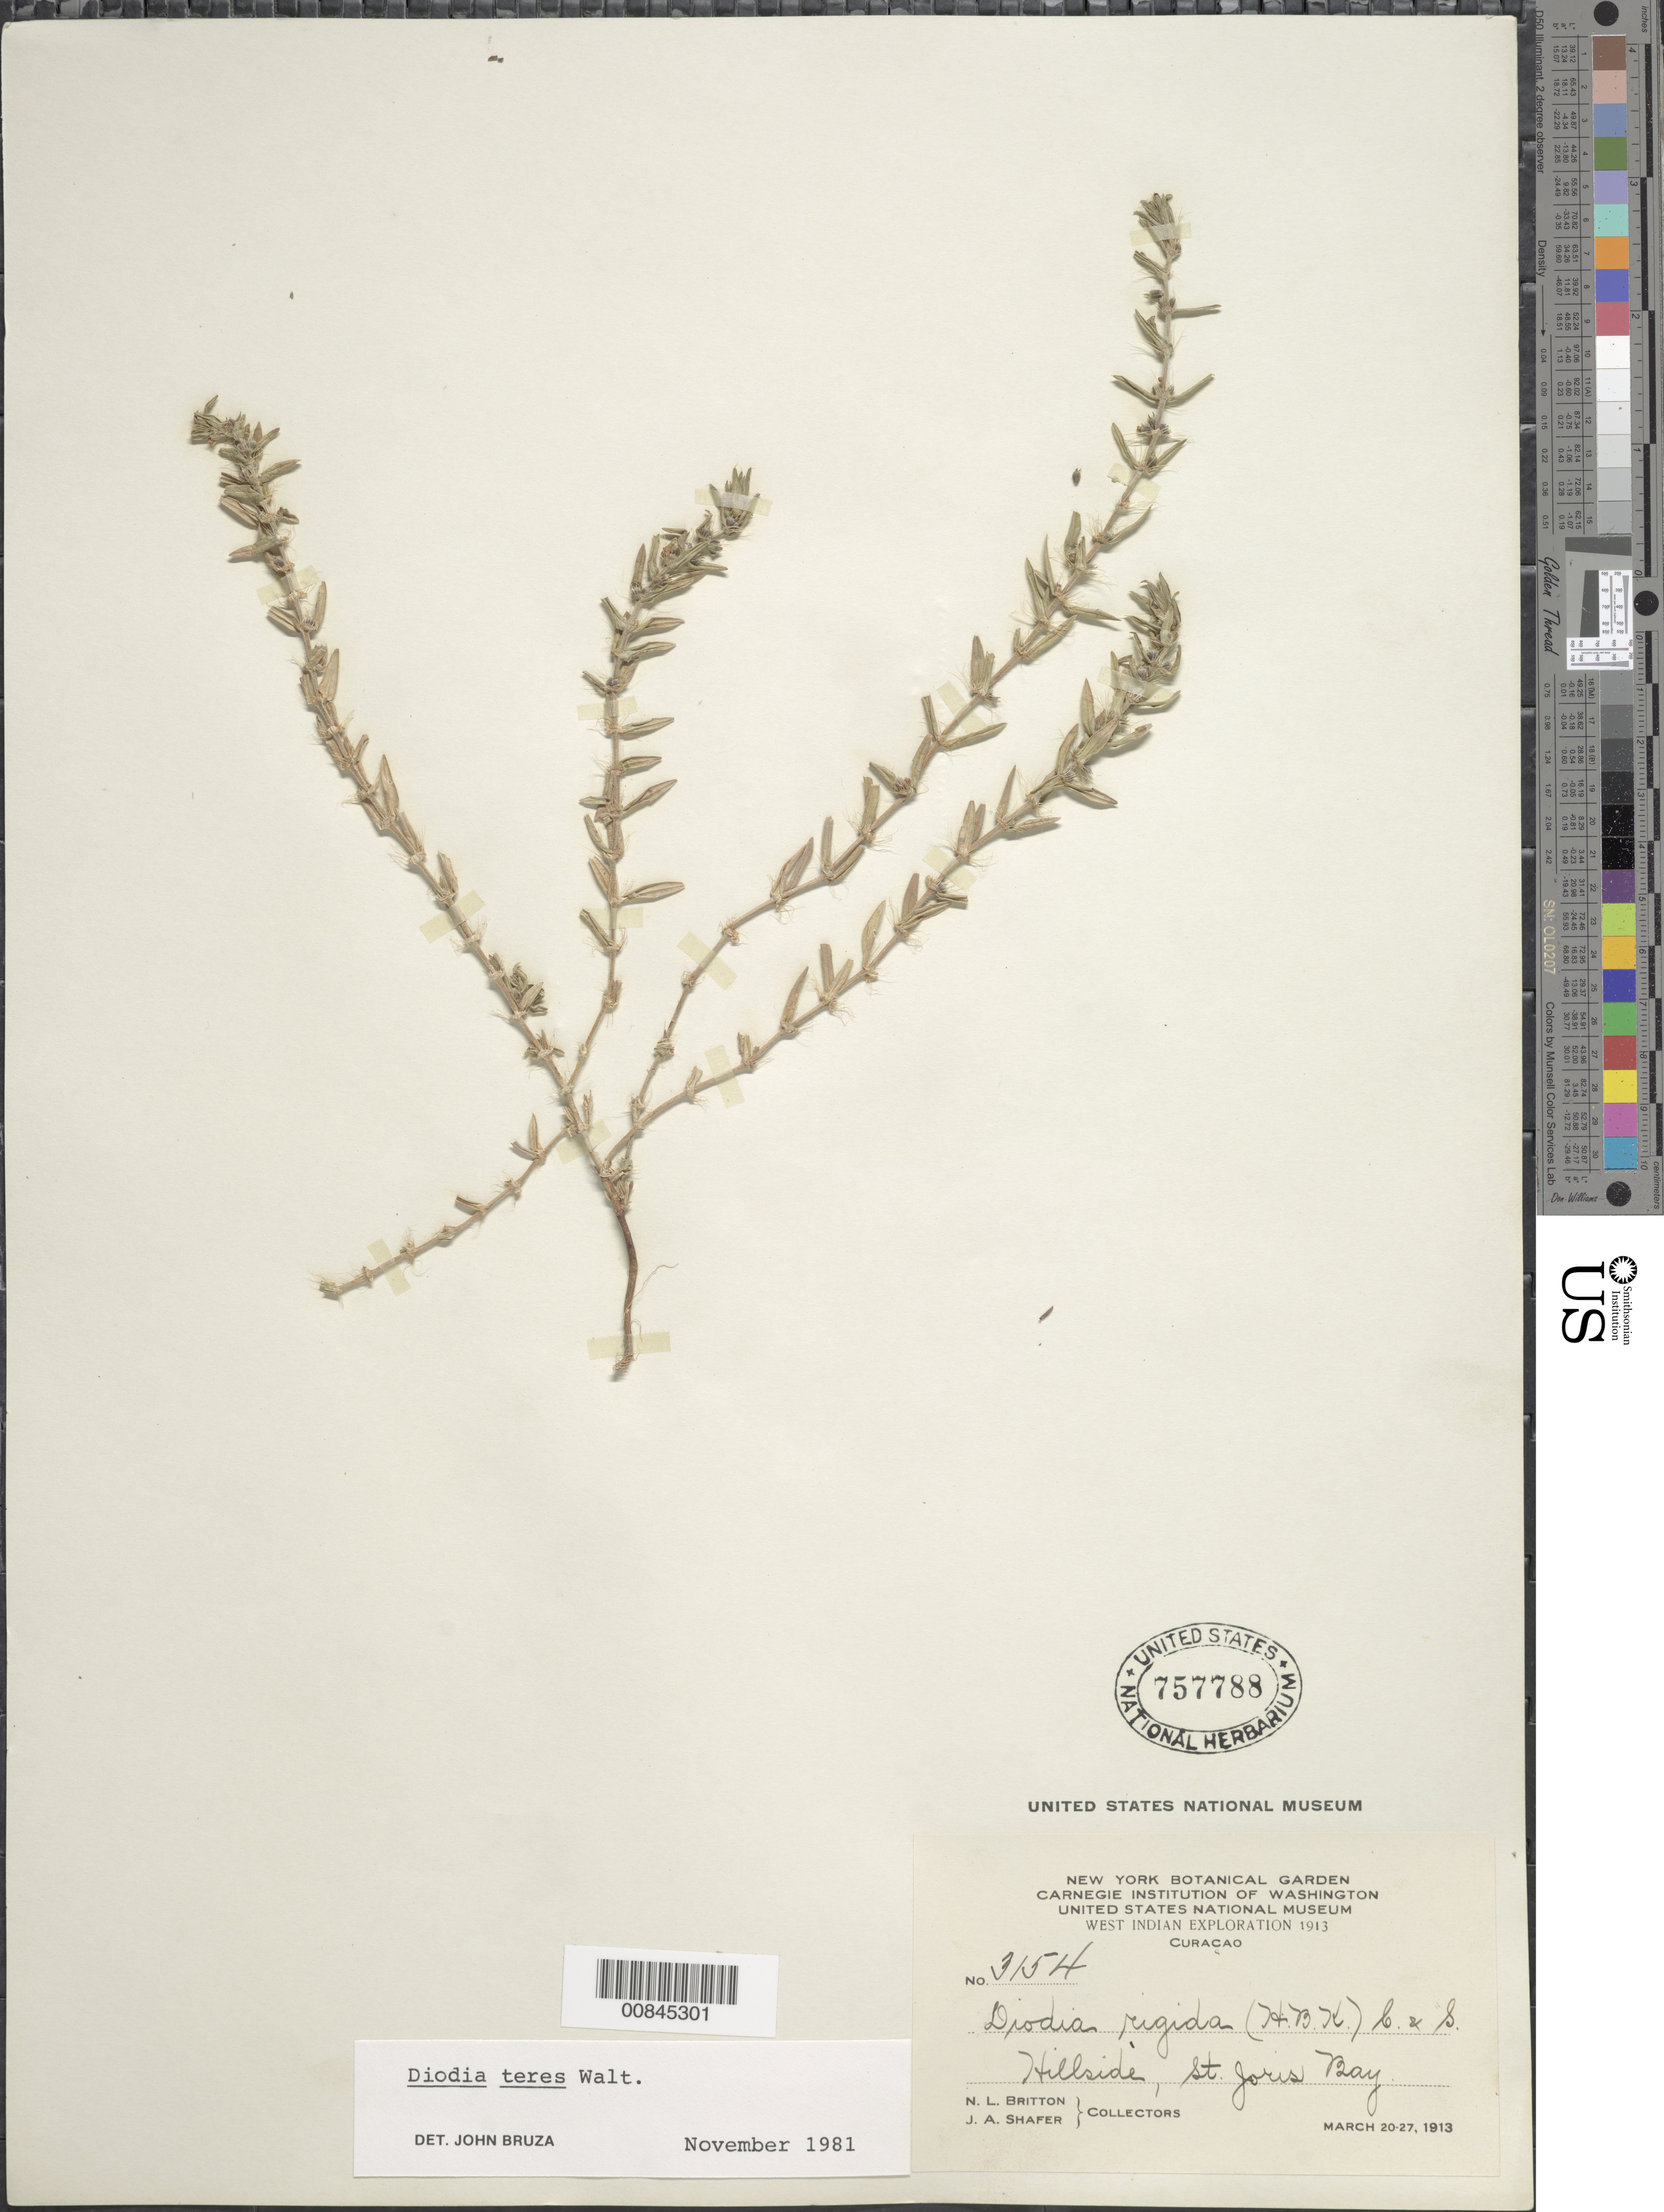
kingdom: Plantae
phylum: Tracheophyta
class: Magnoliopsida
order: Gentianales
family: Rubiaceae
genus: Diodella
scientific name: Diodella teres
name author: (Walter) Small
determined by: Bruza, J.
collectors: N. Britton & J. A. Shafer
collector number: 3154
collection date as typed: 20 Mar 1913 to 27 Mar 1913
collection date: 1913-03-20/1913-03-27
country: Curaçao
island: Curaçao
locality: St. Joris Bay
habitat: Hillside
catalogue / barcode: US 757788